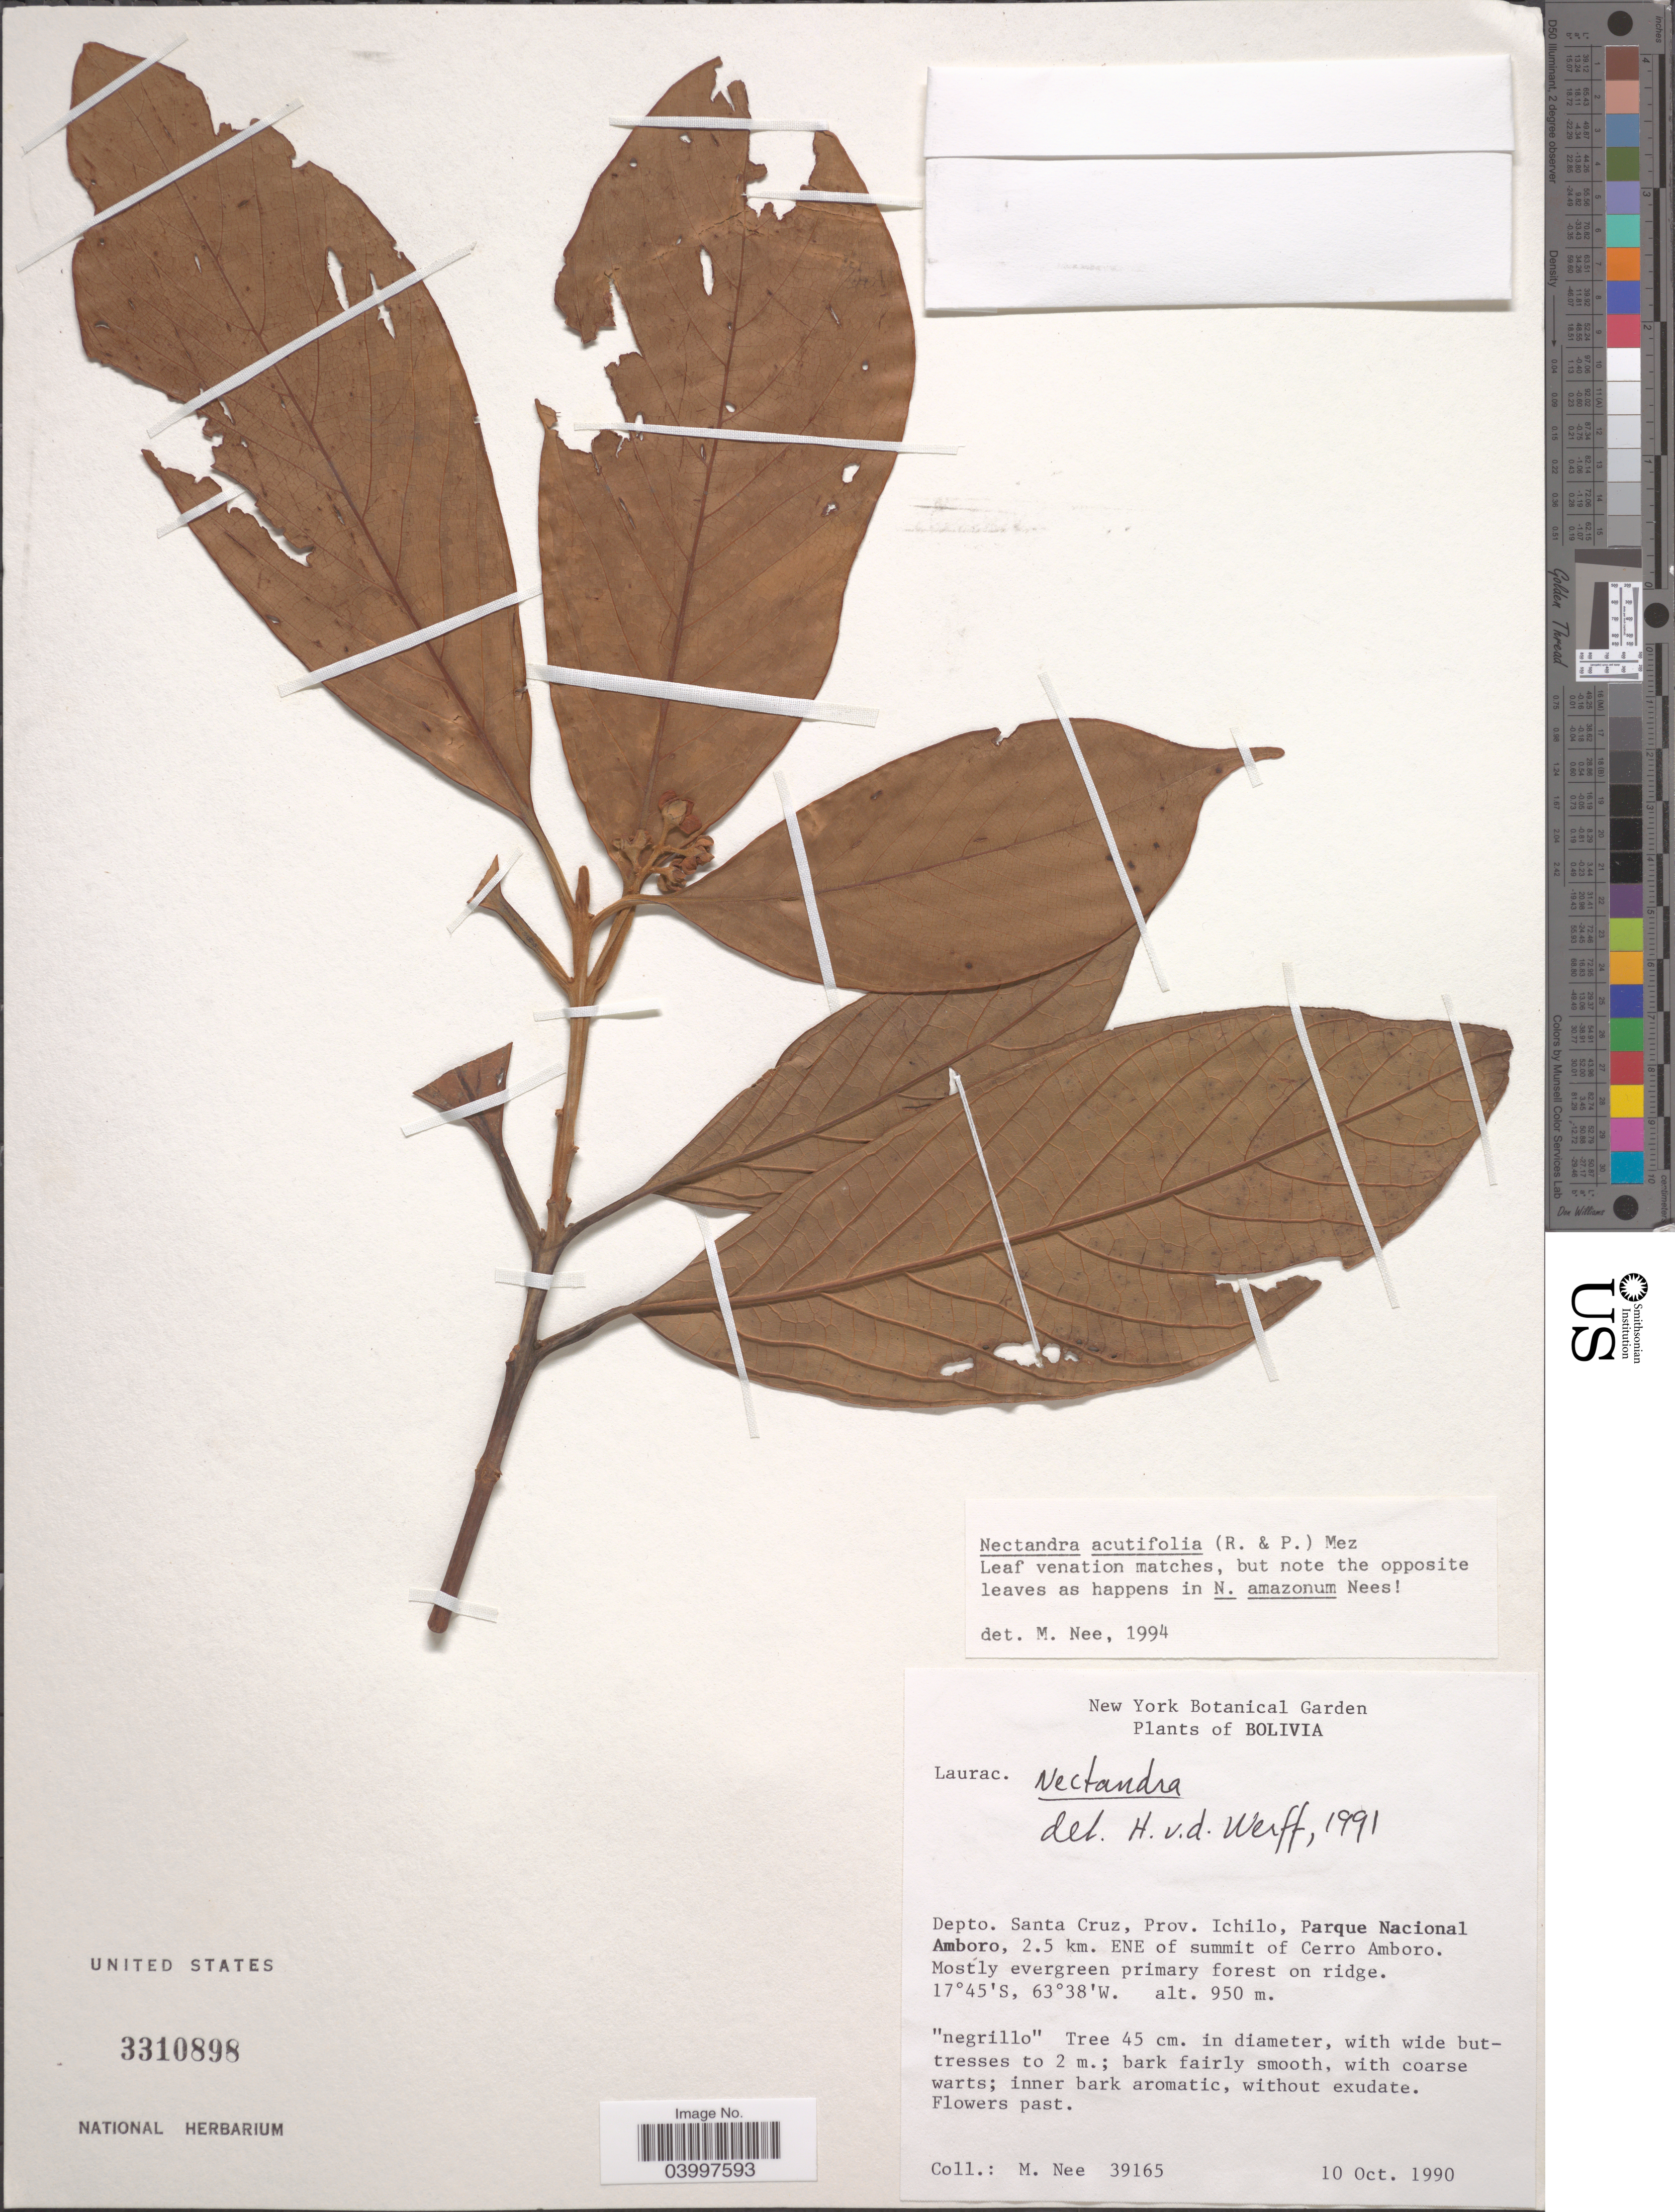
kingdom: Plantae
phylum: Tracheophyta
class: Magnoliopsida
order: Laurales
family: Lauraceae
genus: Nectandra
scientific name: Nectandra acutifolia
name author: (Ruiz & Pav.) Mez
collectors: M. Nee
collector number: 39165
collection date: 1990-10-10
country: Bolivia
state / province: Santa Cruz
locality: Depto. Santa Cruz, Prov. Ichilo, Parque Nacional Amboro, 2.5 km. ENE of summit of Cerro Amboro.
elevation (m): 950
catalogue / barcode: US 3310898